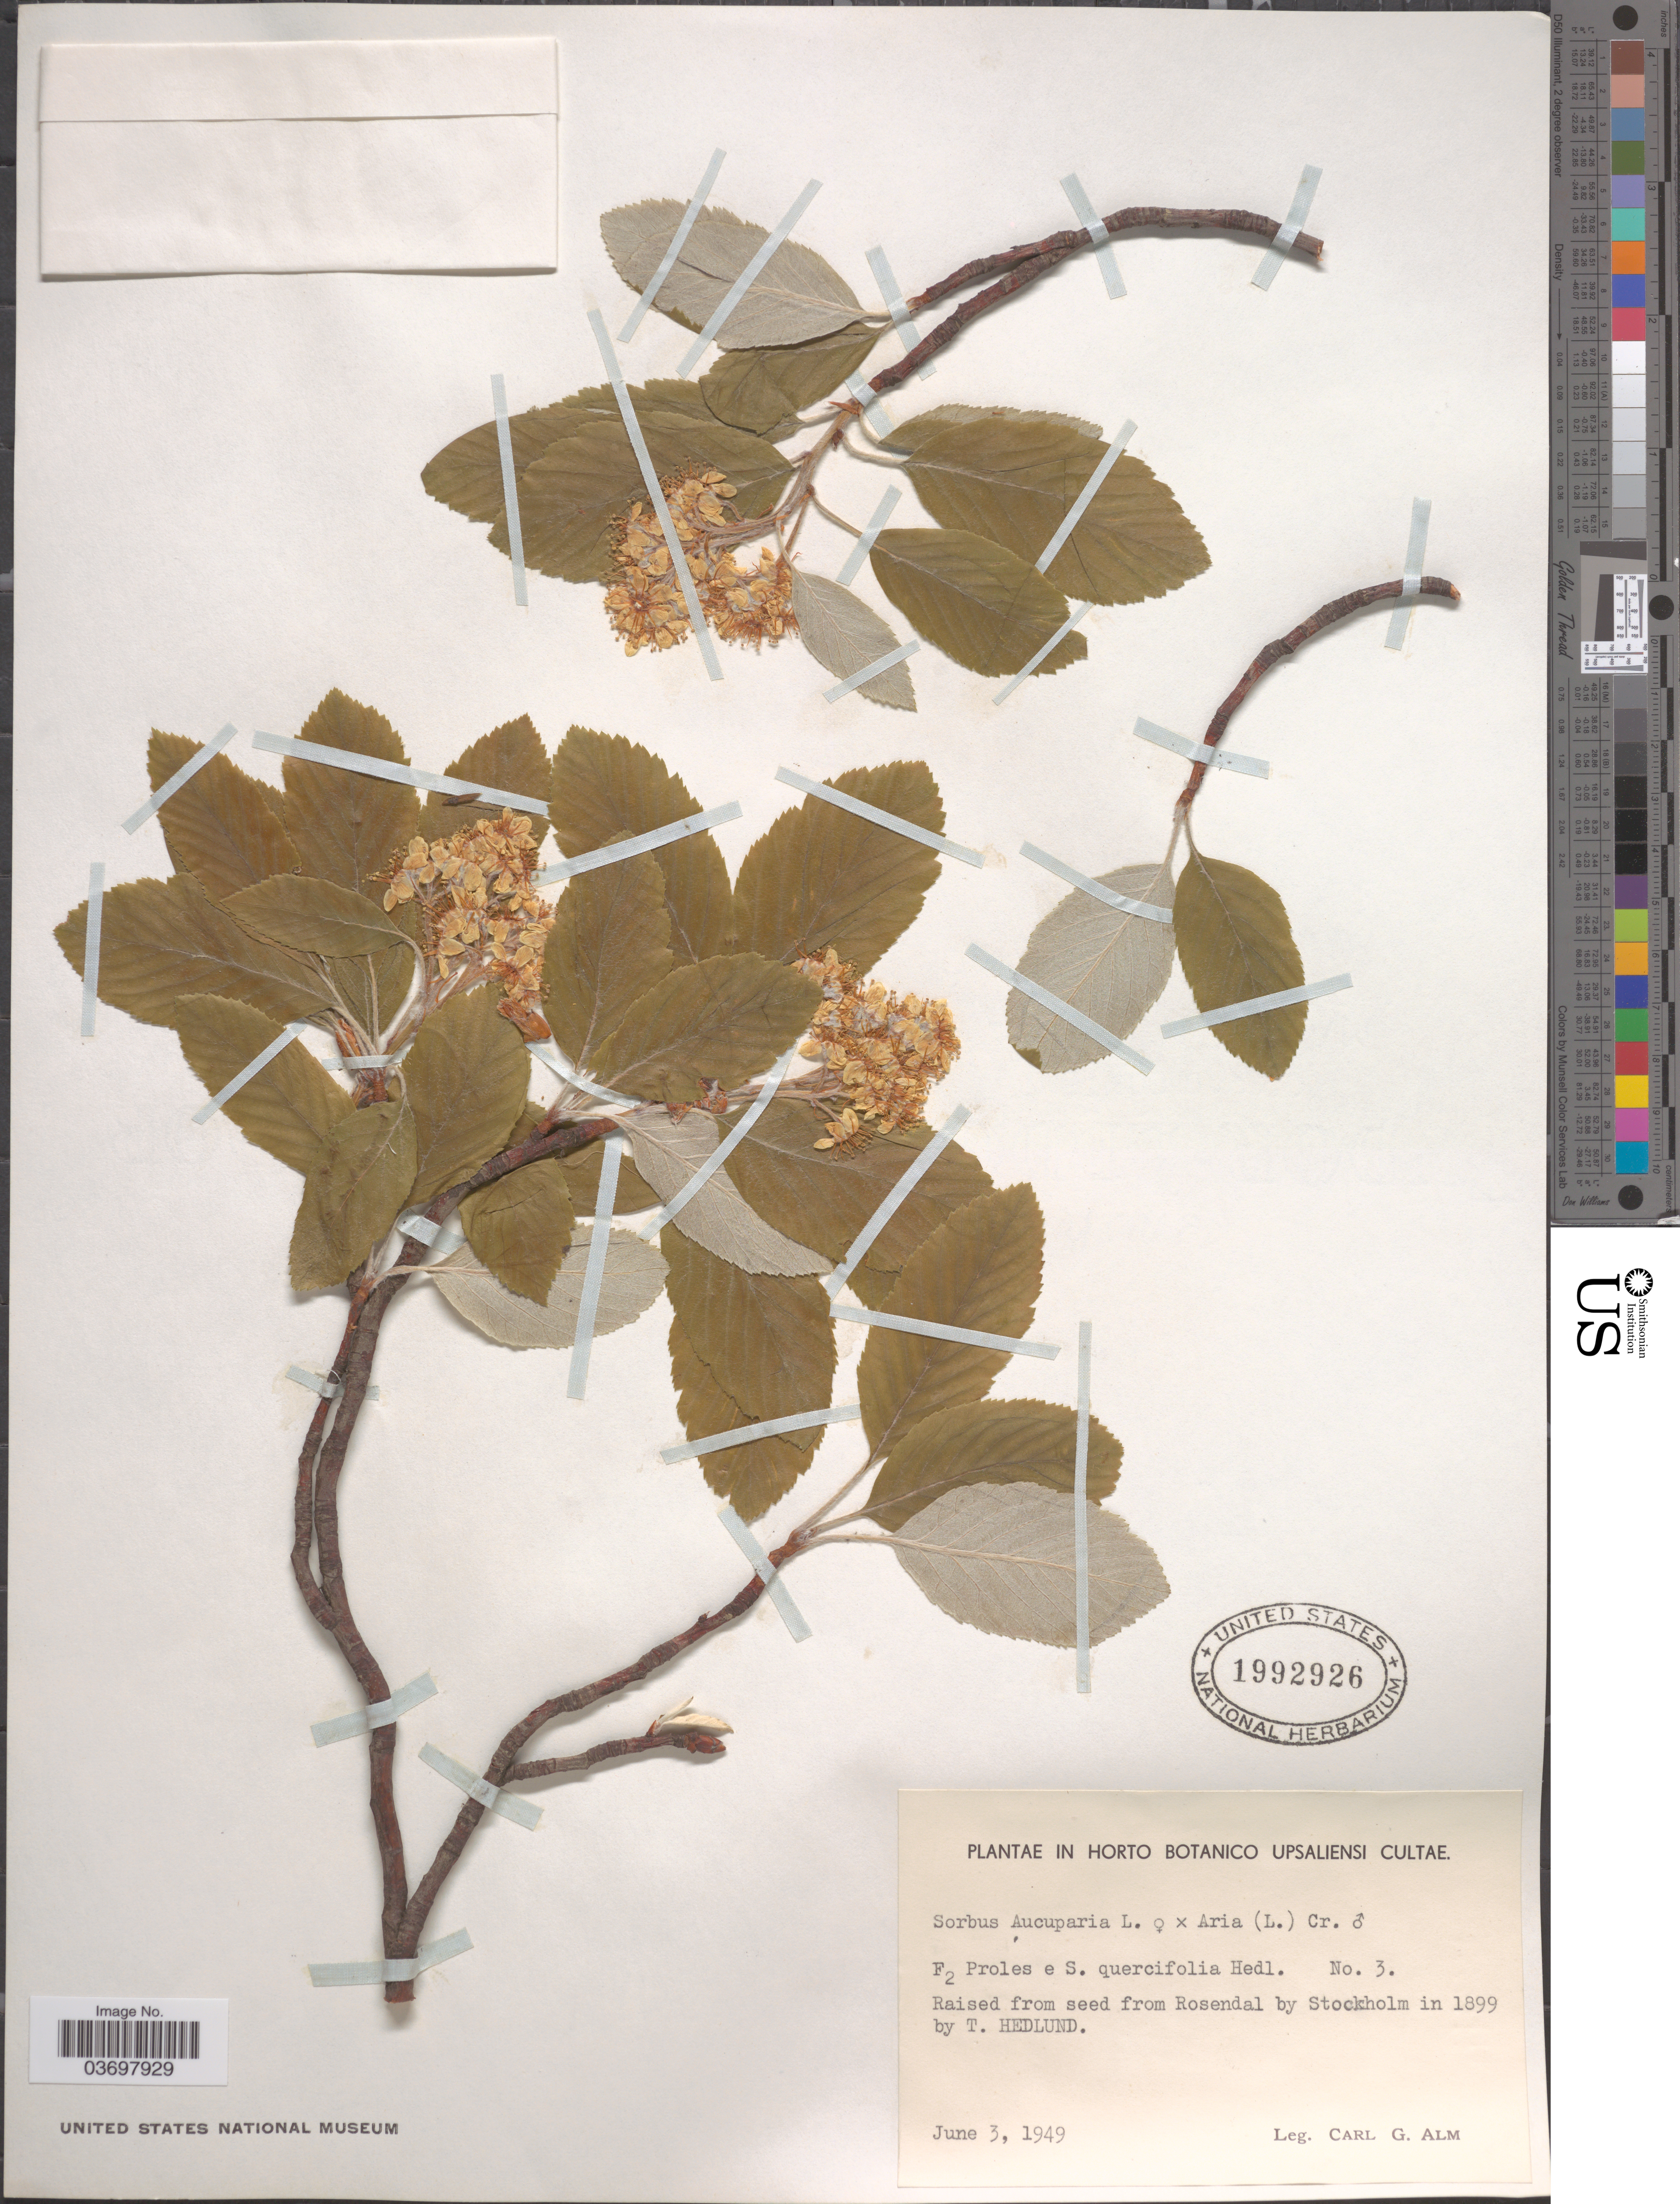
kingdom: Plantae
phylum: Tracheophyta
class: Magnoliopsida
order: Rosales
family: Rosaceae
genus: Sorbus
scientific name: Sorbus aucuparia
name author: L.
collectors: C. G. Alm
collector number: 3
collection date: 1949-06-03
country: Sweden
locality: Horto Botanico Upsaliensi Cultae.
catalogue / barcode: US 1992926